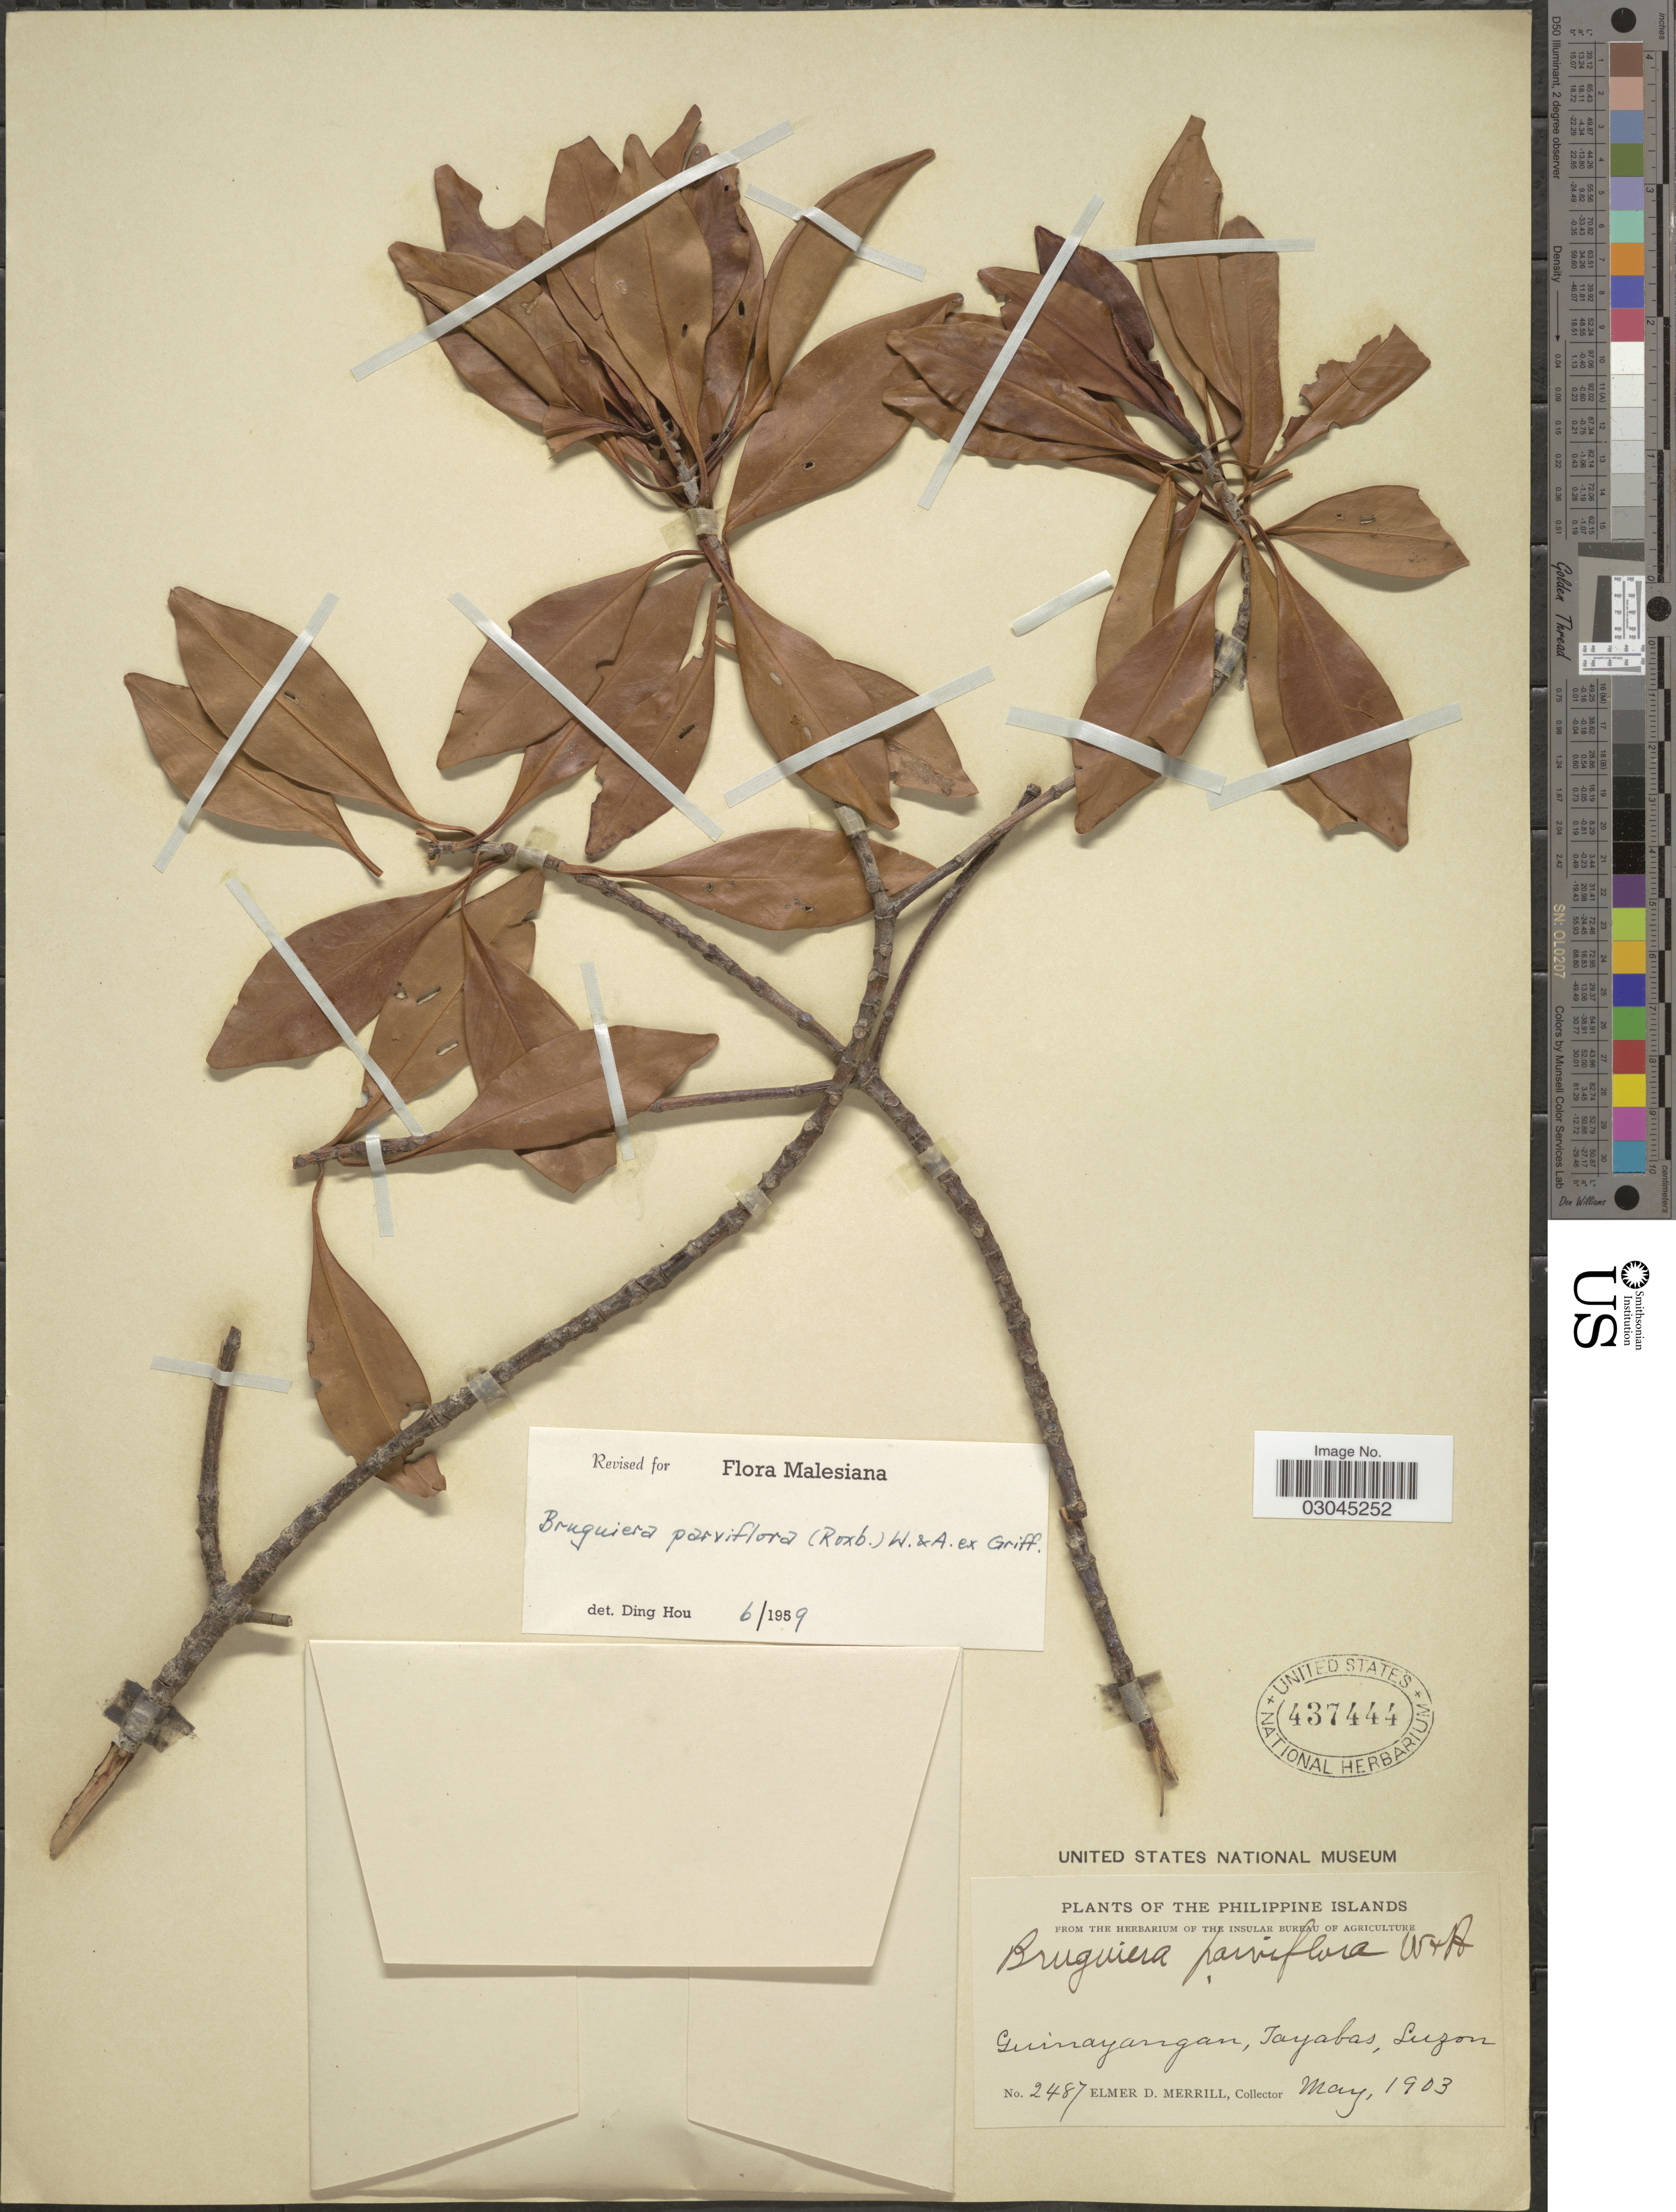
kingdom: Plantae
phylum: Tracheophyta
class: Magnoliopsida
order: Malpighiales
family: Rhizophoraceae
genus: Bruguiera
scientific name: Bruguiera parviflora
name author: (Roxb.) Wight & Arn. ex Griff.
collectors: E. D. Merrill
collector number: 2487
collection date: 1903-05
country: Philippines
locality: Guinayangan, Tayabas, Luzon.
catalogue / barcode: US 437444